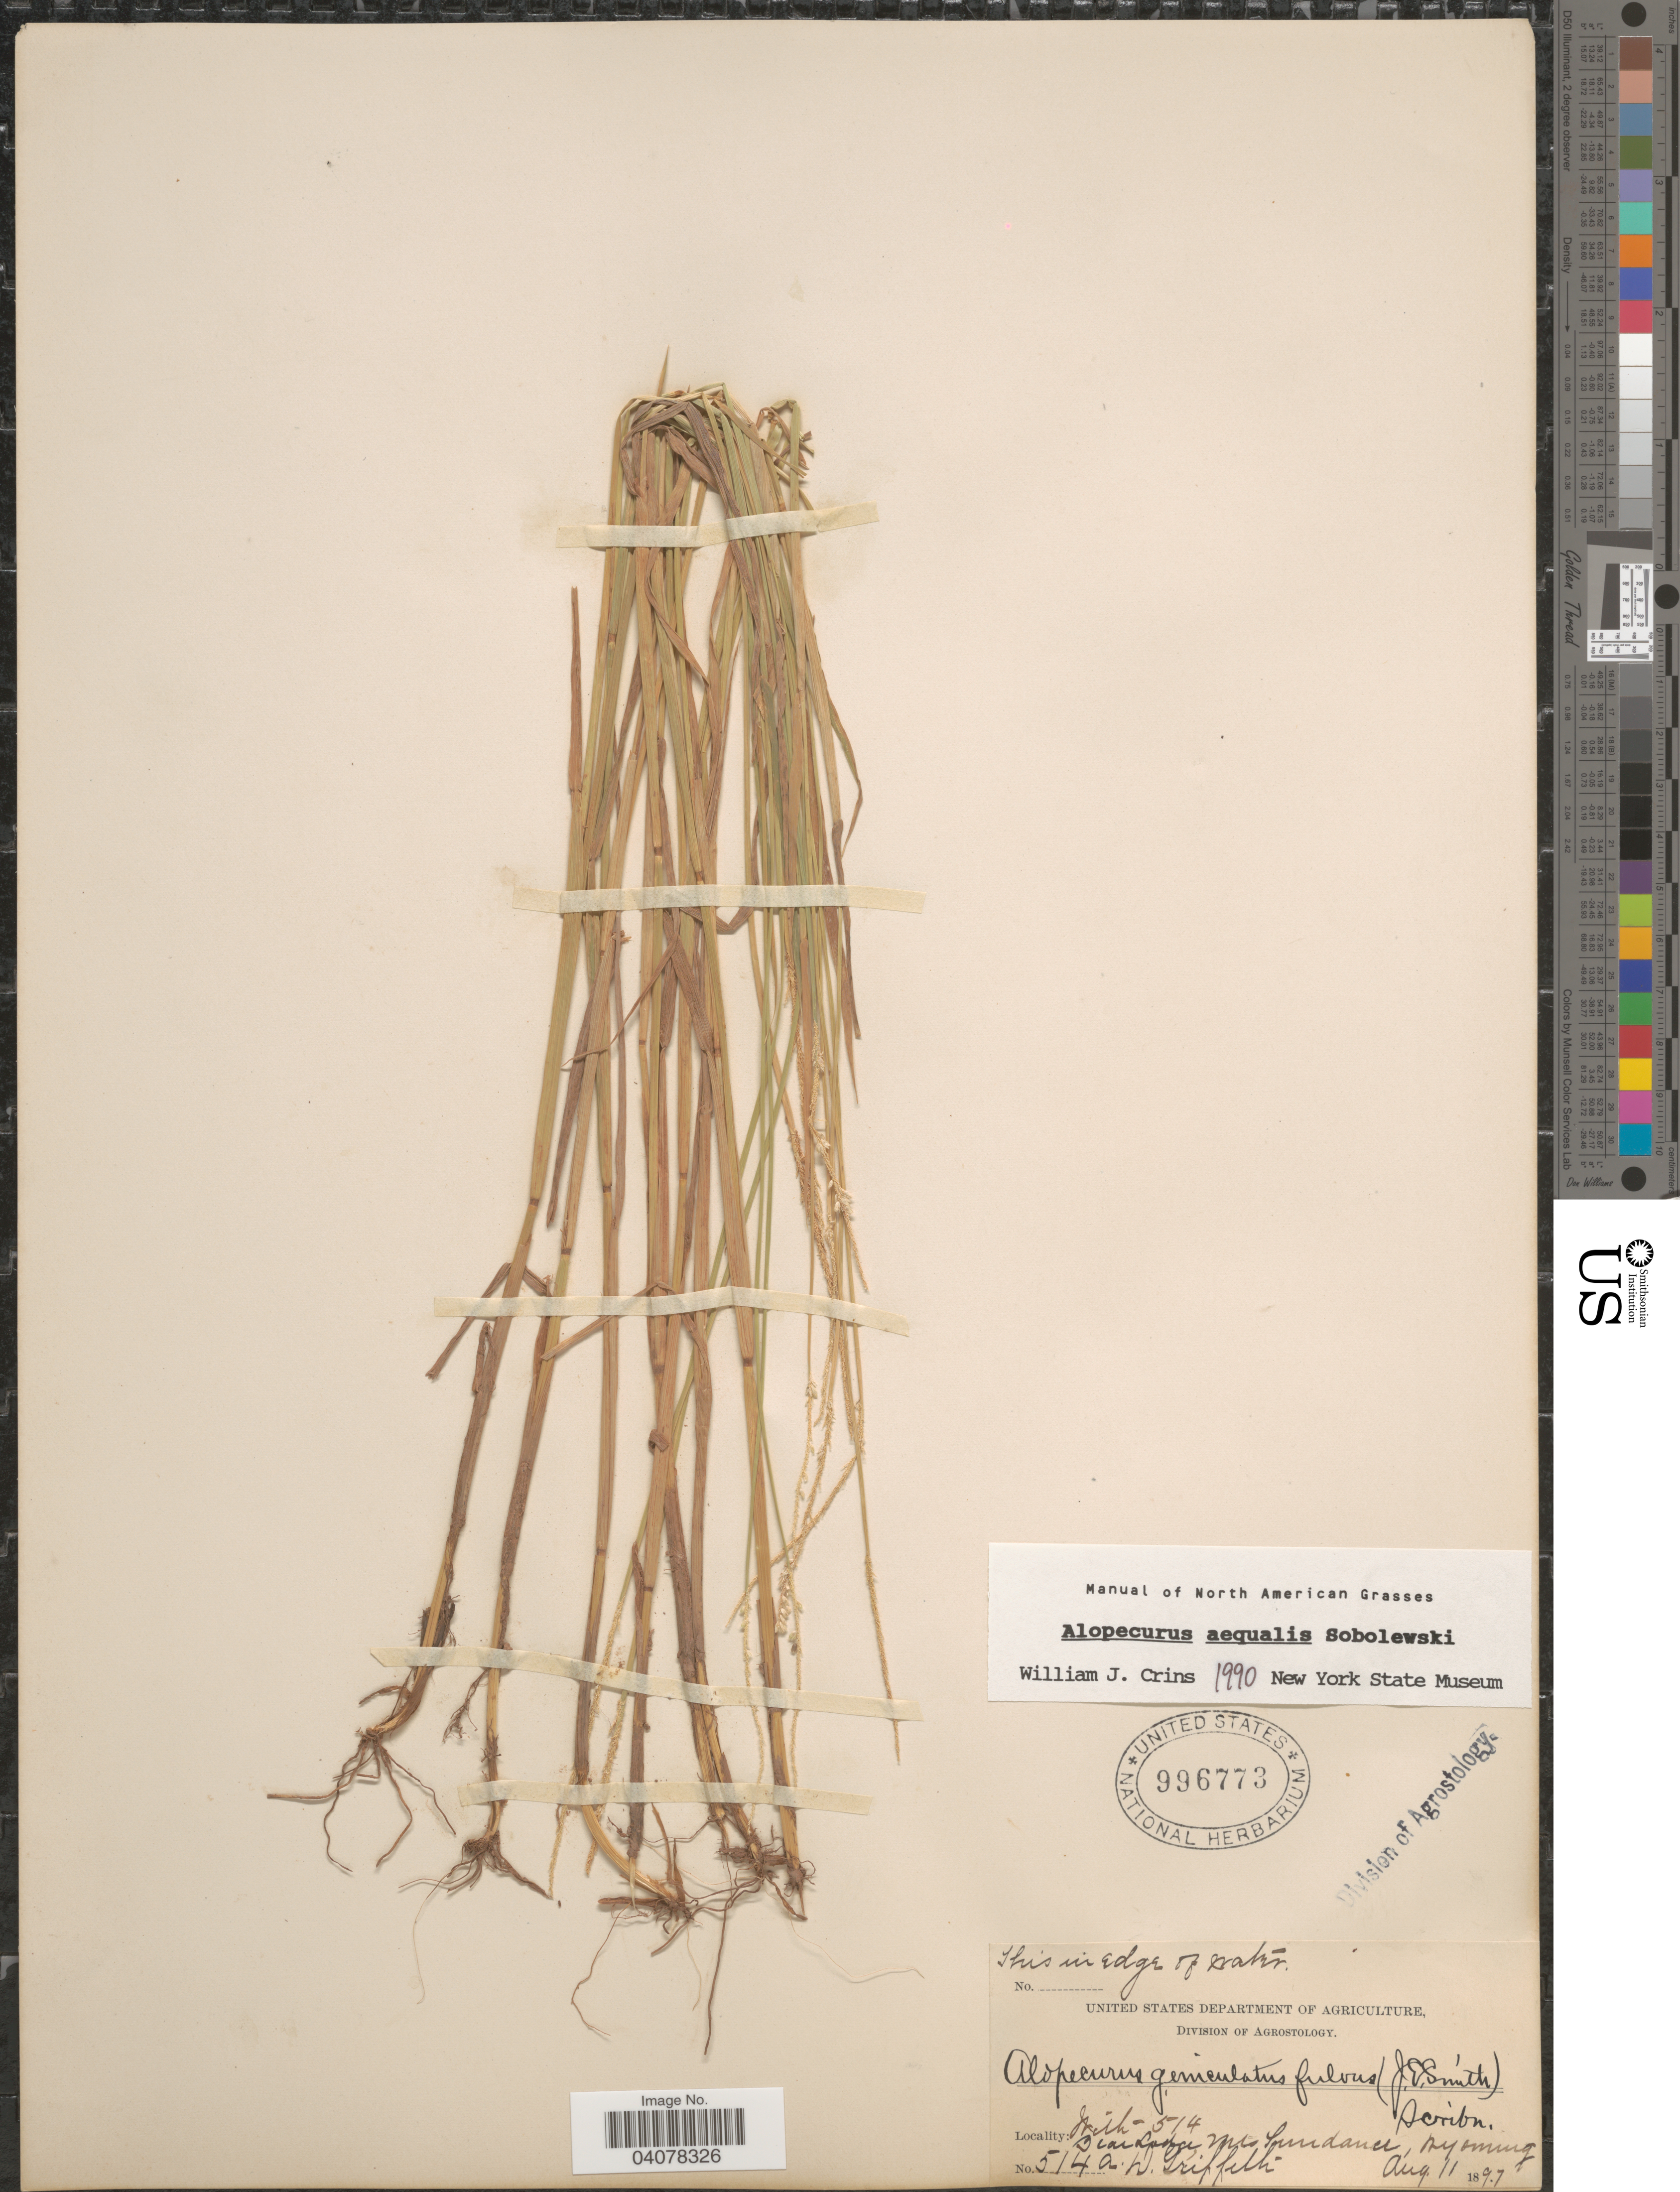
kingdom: Plantae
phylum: Tracheophyta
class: Liliopsida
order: Poales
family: Poaceae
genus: Alopecurus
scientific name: Alopecurus aequalis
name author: Sobol.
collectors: D. Griffith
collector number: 514a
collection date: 1897-08-11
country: United States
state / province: Wyoming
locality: Bear Lodge, Mts Sundance.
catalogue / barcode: US 996773